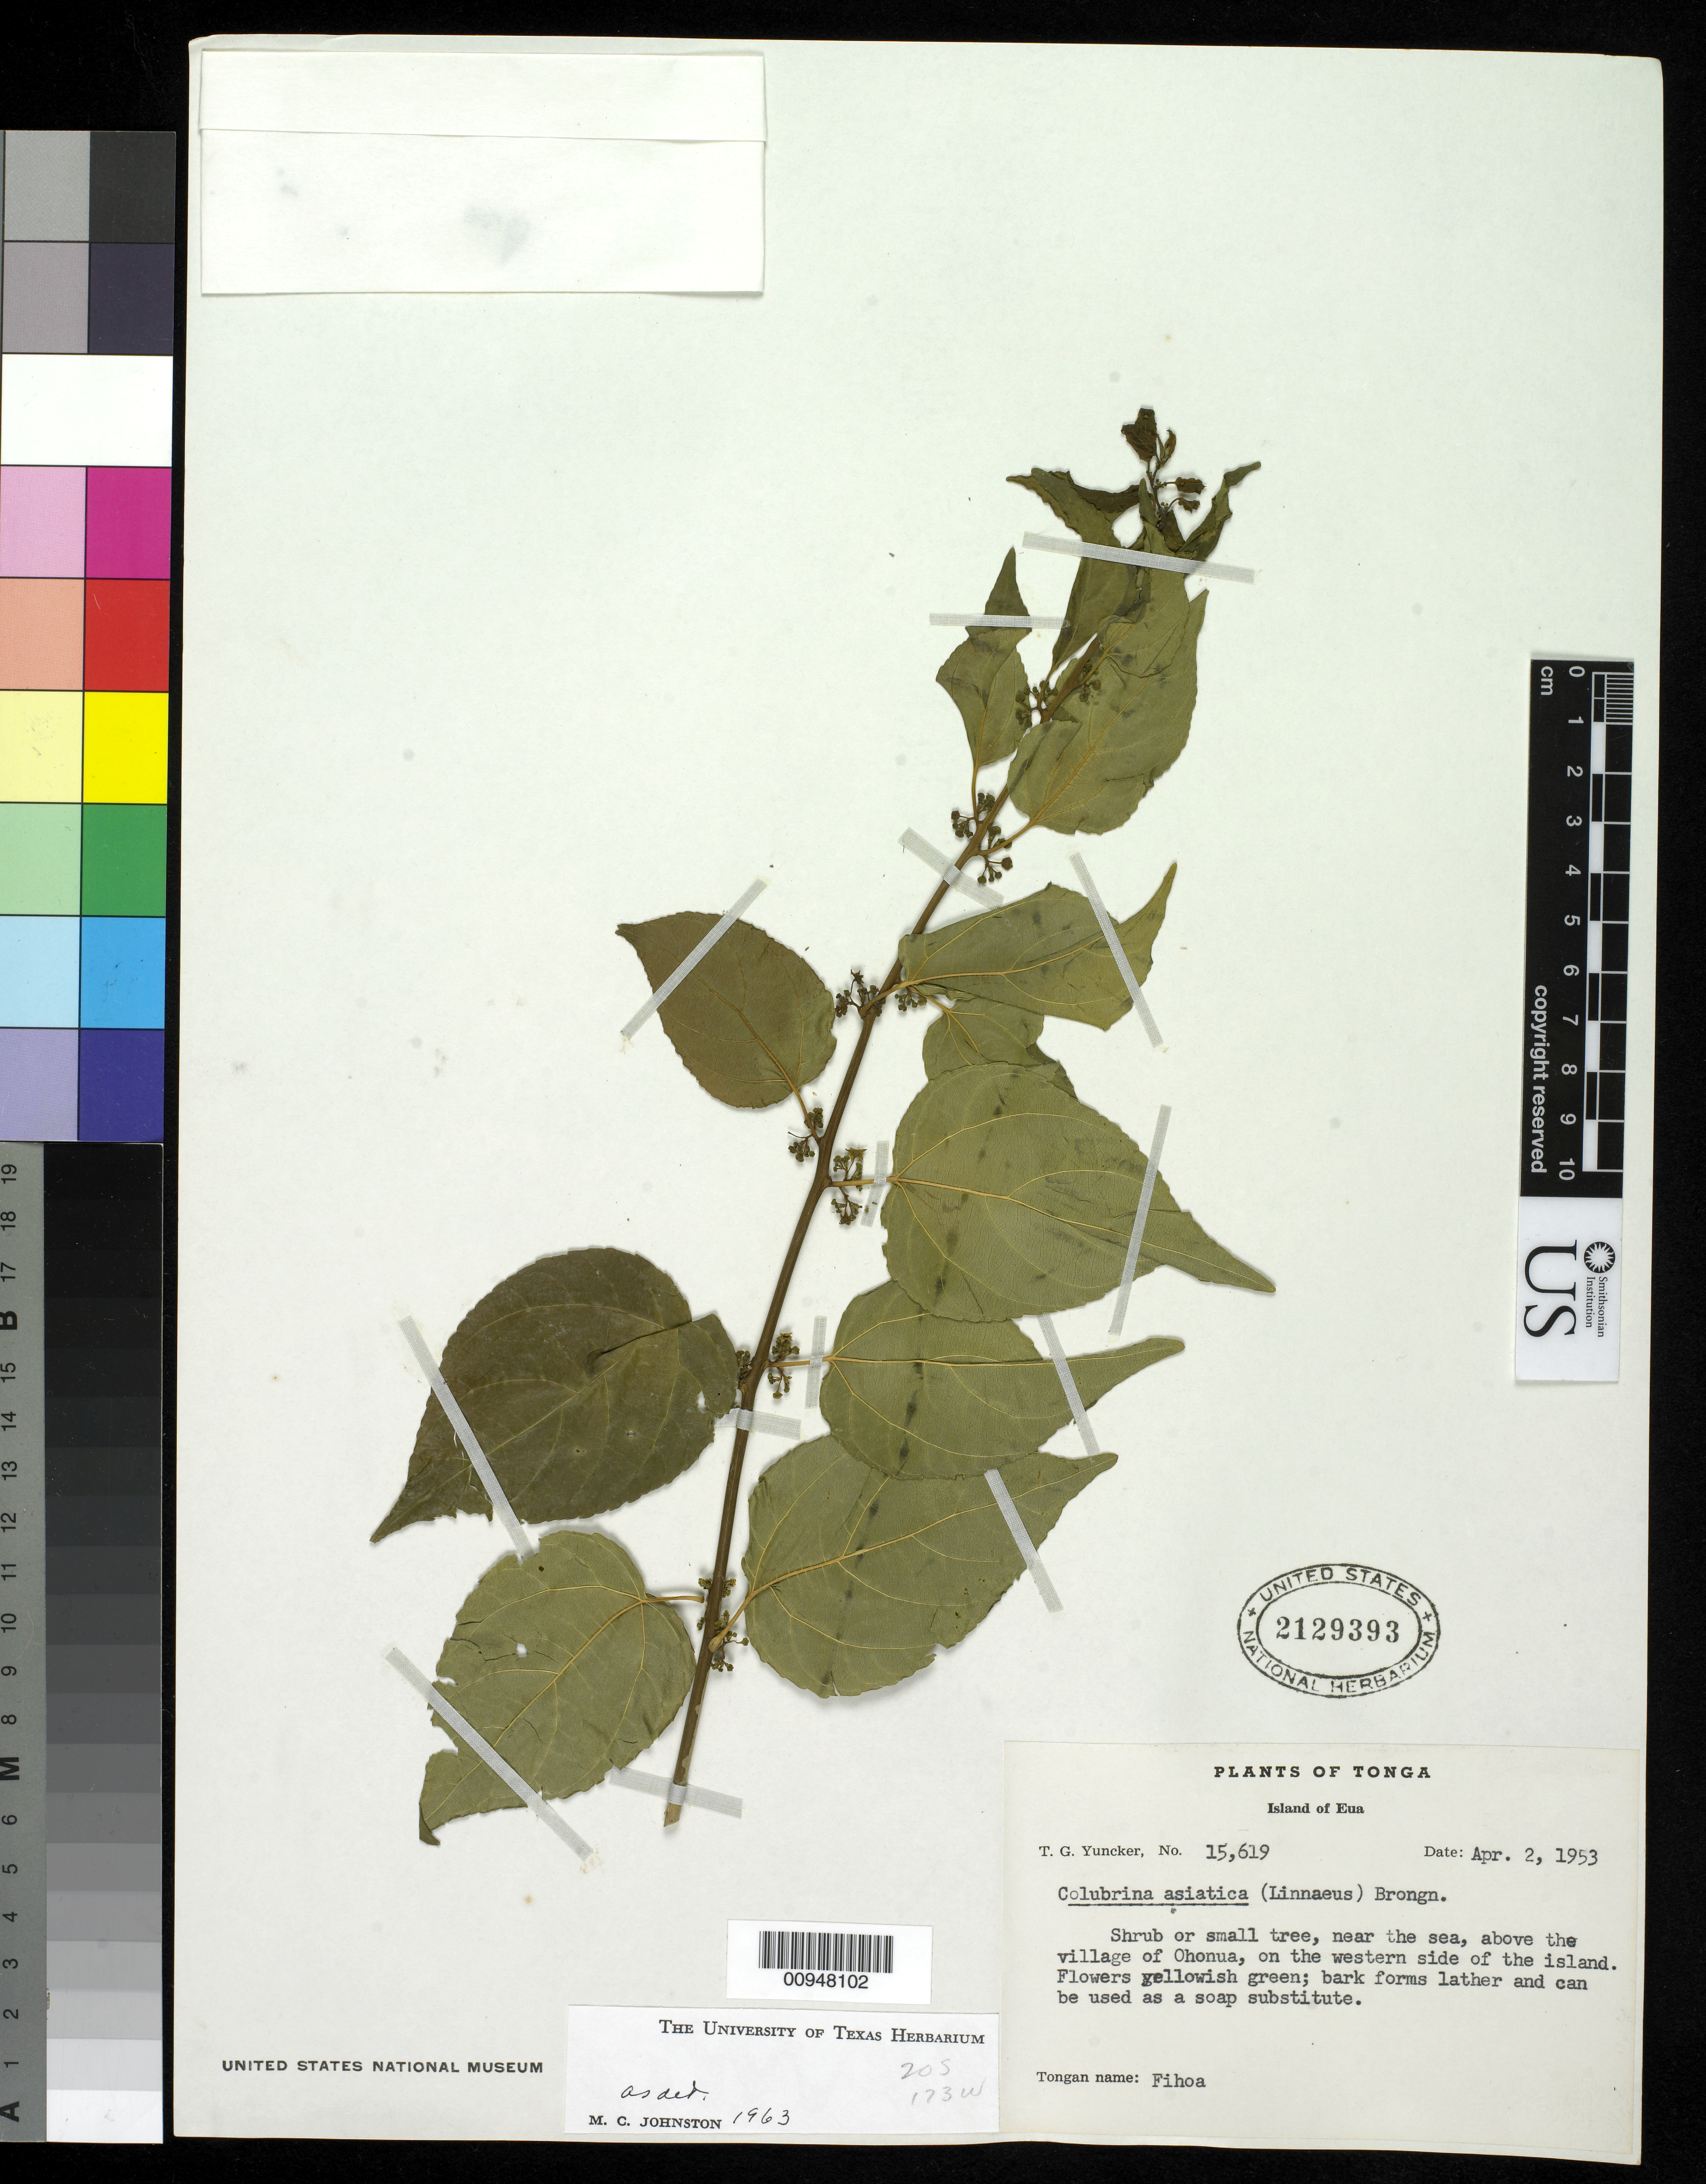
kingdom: Plantae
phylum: Tracheophyta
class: Magnoliopsida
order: Rosales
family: Rhamnaceae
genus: Colubrina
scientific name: Colubrina asiatica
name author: (L.) Brongn.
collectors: T. G. Yuncker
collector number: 15619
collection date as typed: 02 Apr 1953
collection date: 1953-04-02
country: Tonga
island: Eua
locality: Above the village of Ohonua, on the western side of the island.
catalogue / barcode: US 2129393